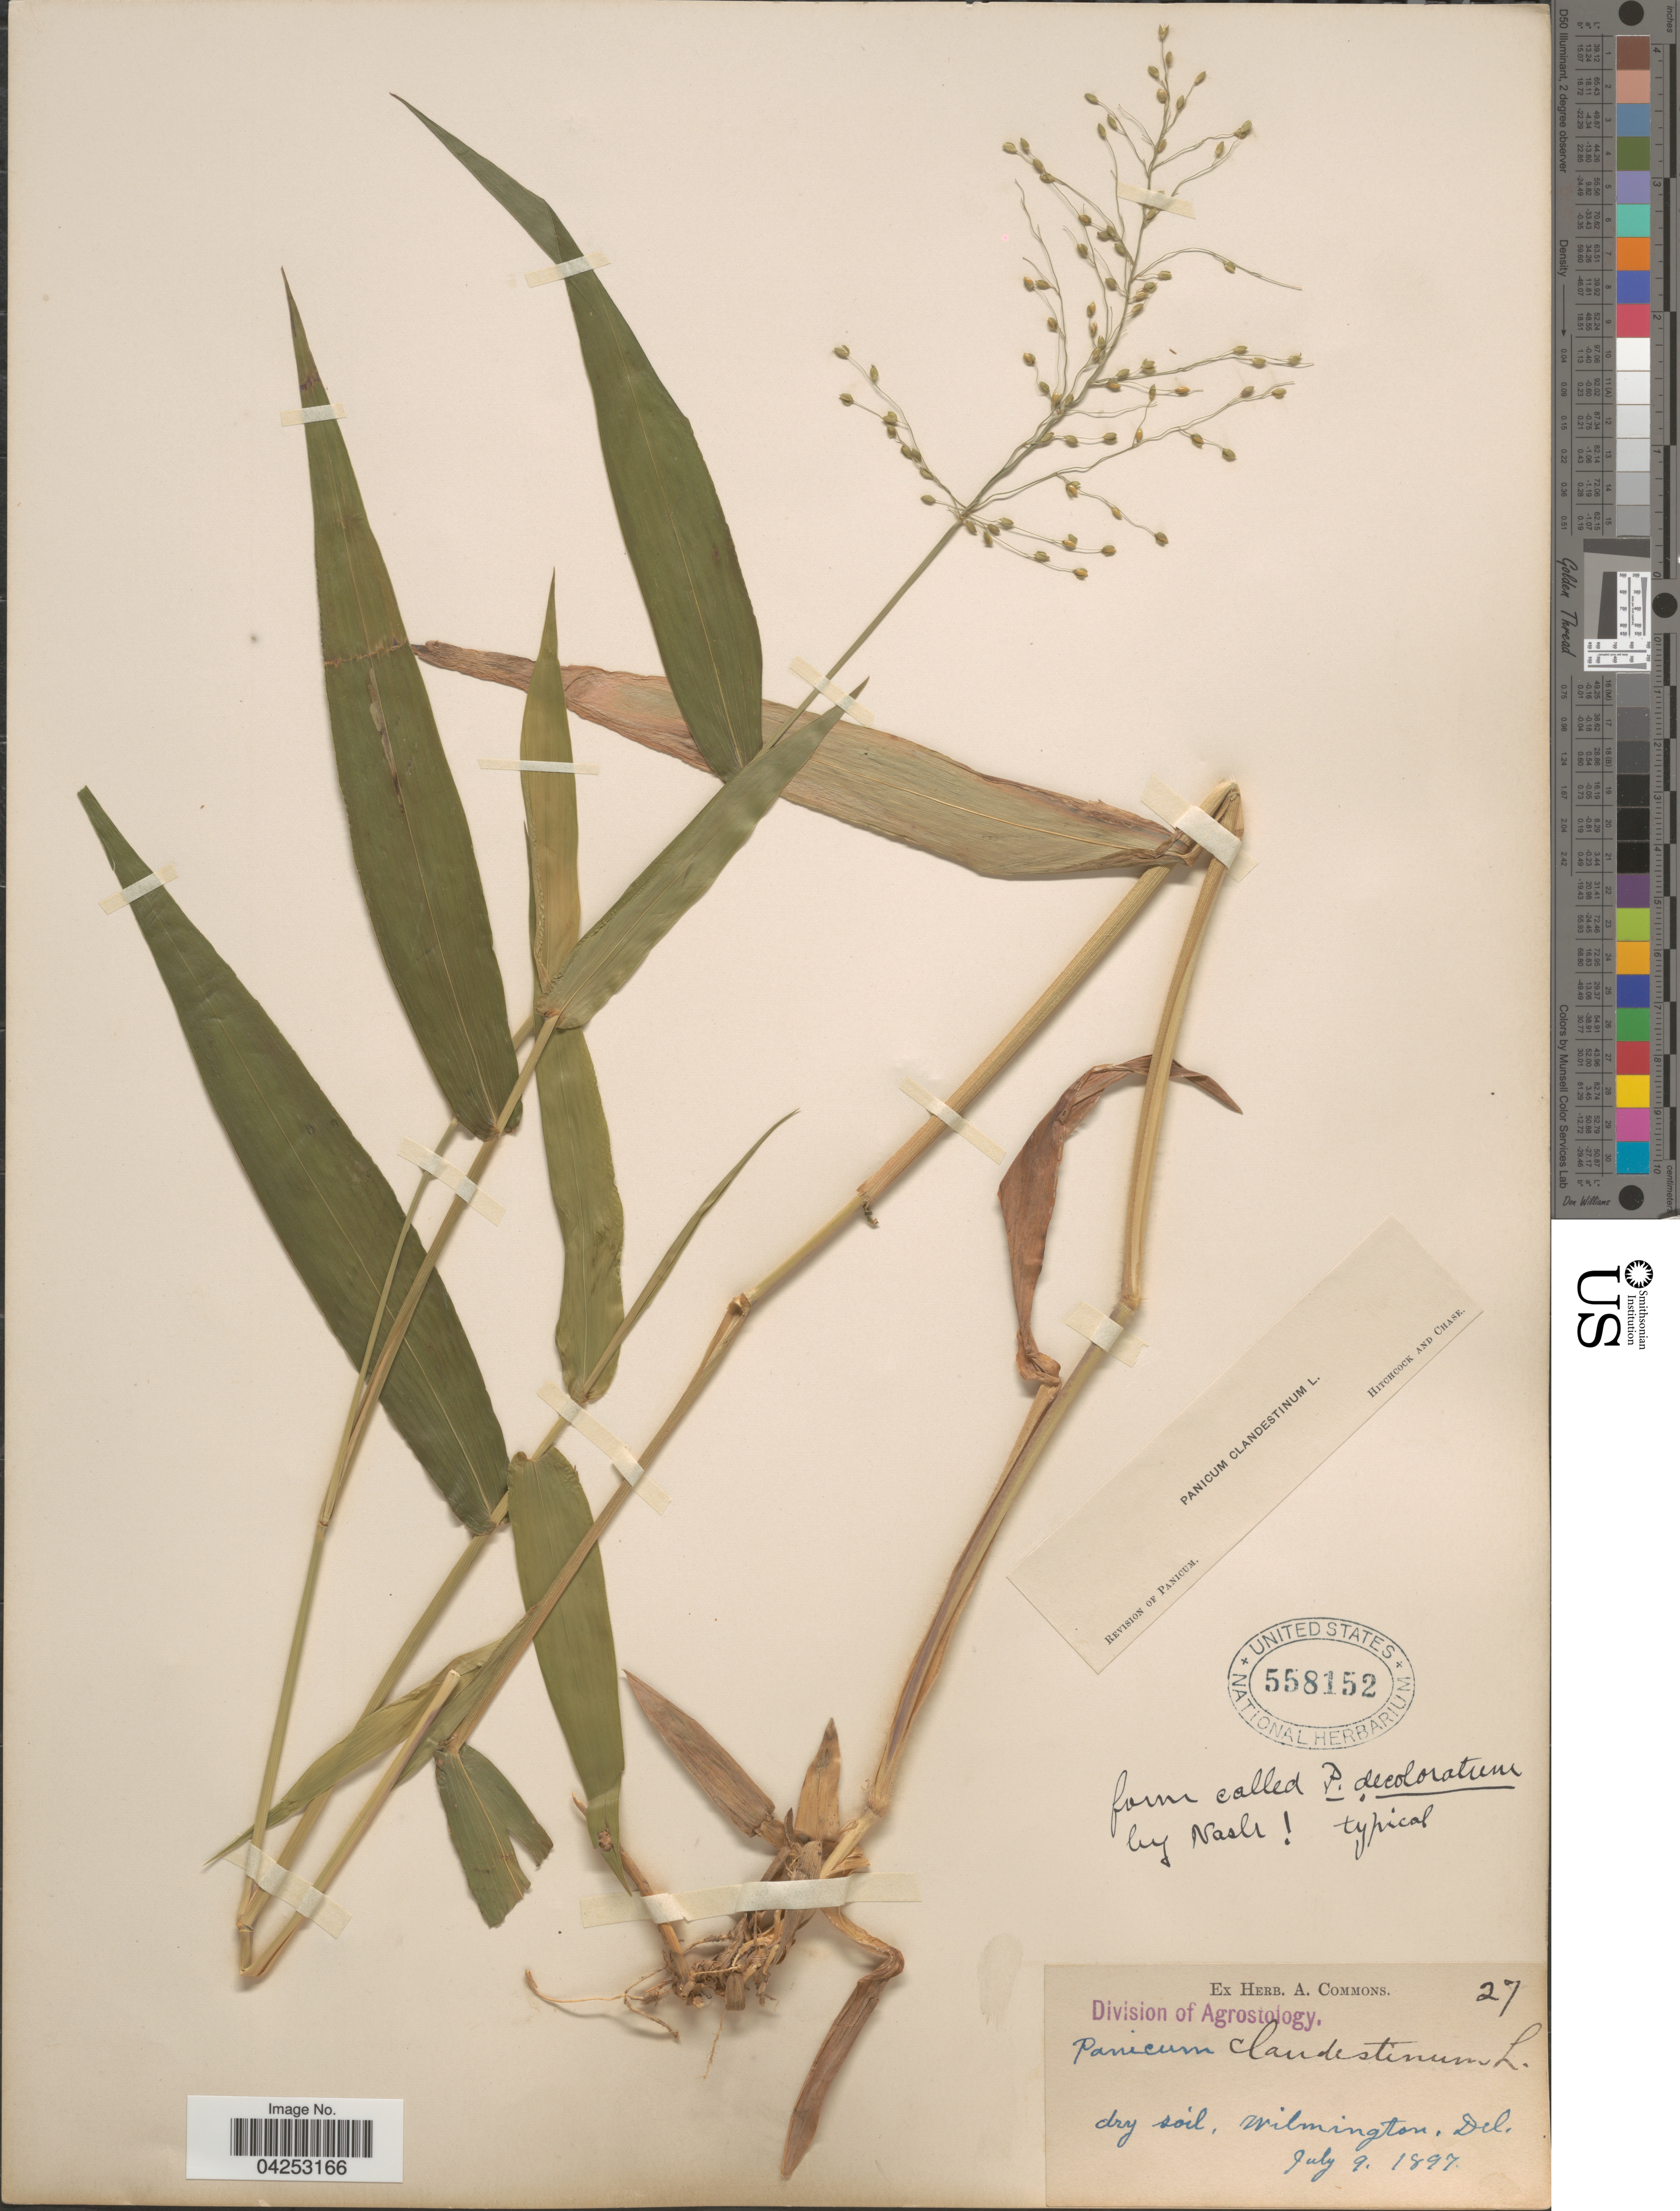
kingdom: Plantae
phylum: Tracheophyta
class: Liliopsida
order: Poales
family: Poaceae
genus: Dichanthelium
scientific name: Dichanthelium clandestinum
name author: (L.) Gould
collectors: ex herb. A. Commons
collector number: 27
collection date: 1897-07-09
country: United States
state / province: Delaware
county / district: New Castle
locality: Dry soil, Wilmington.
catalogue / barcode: US 558152